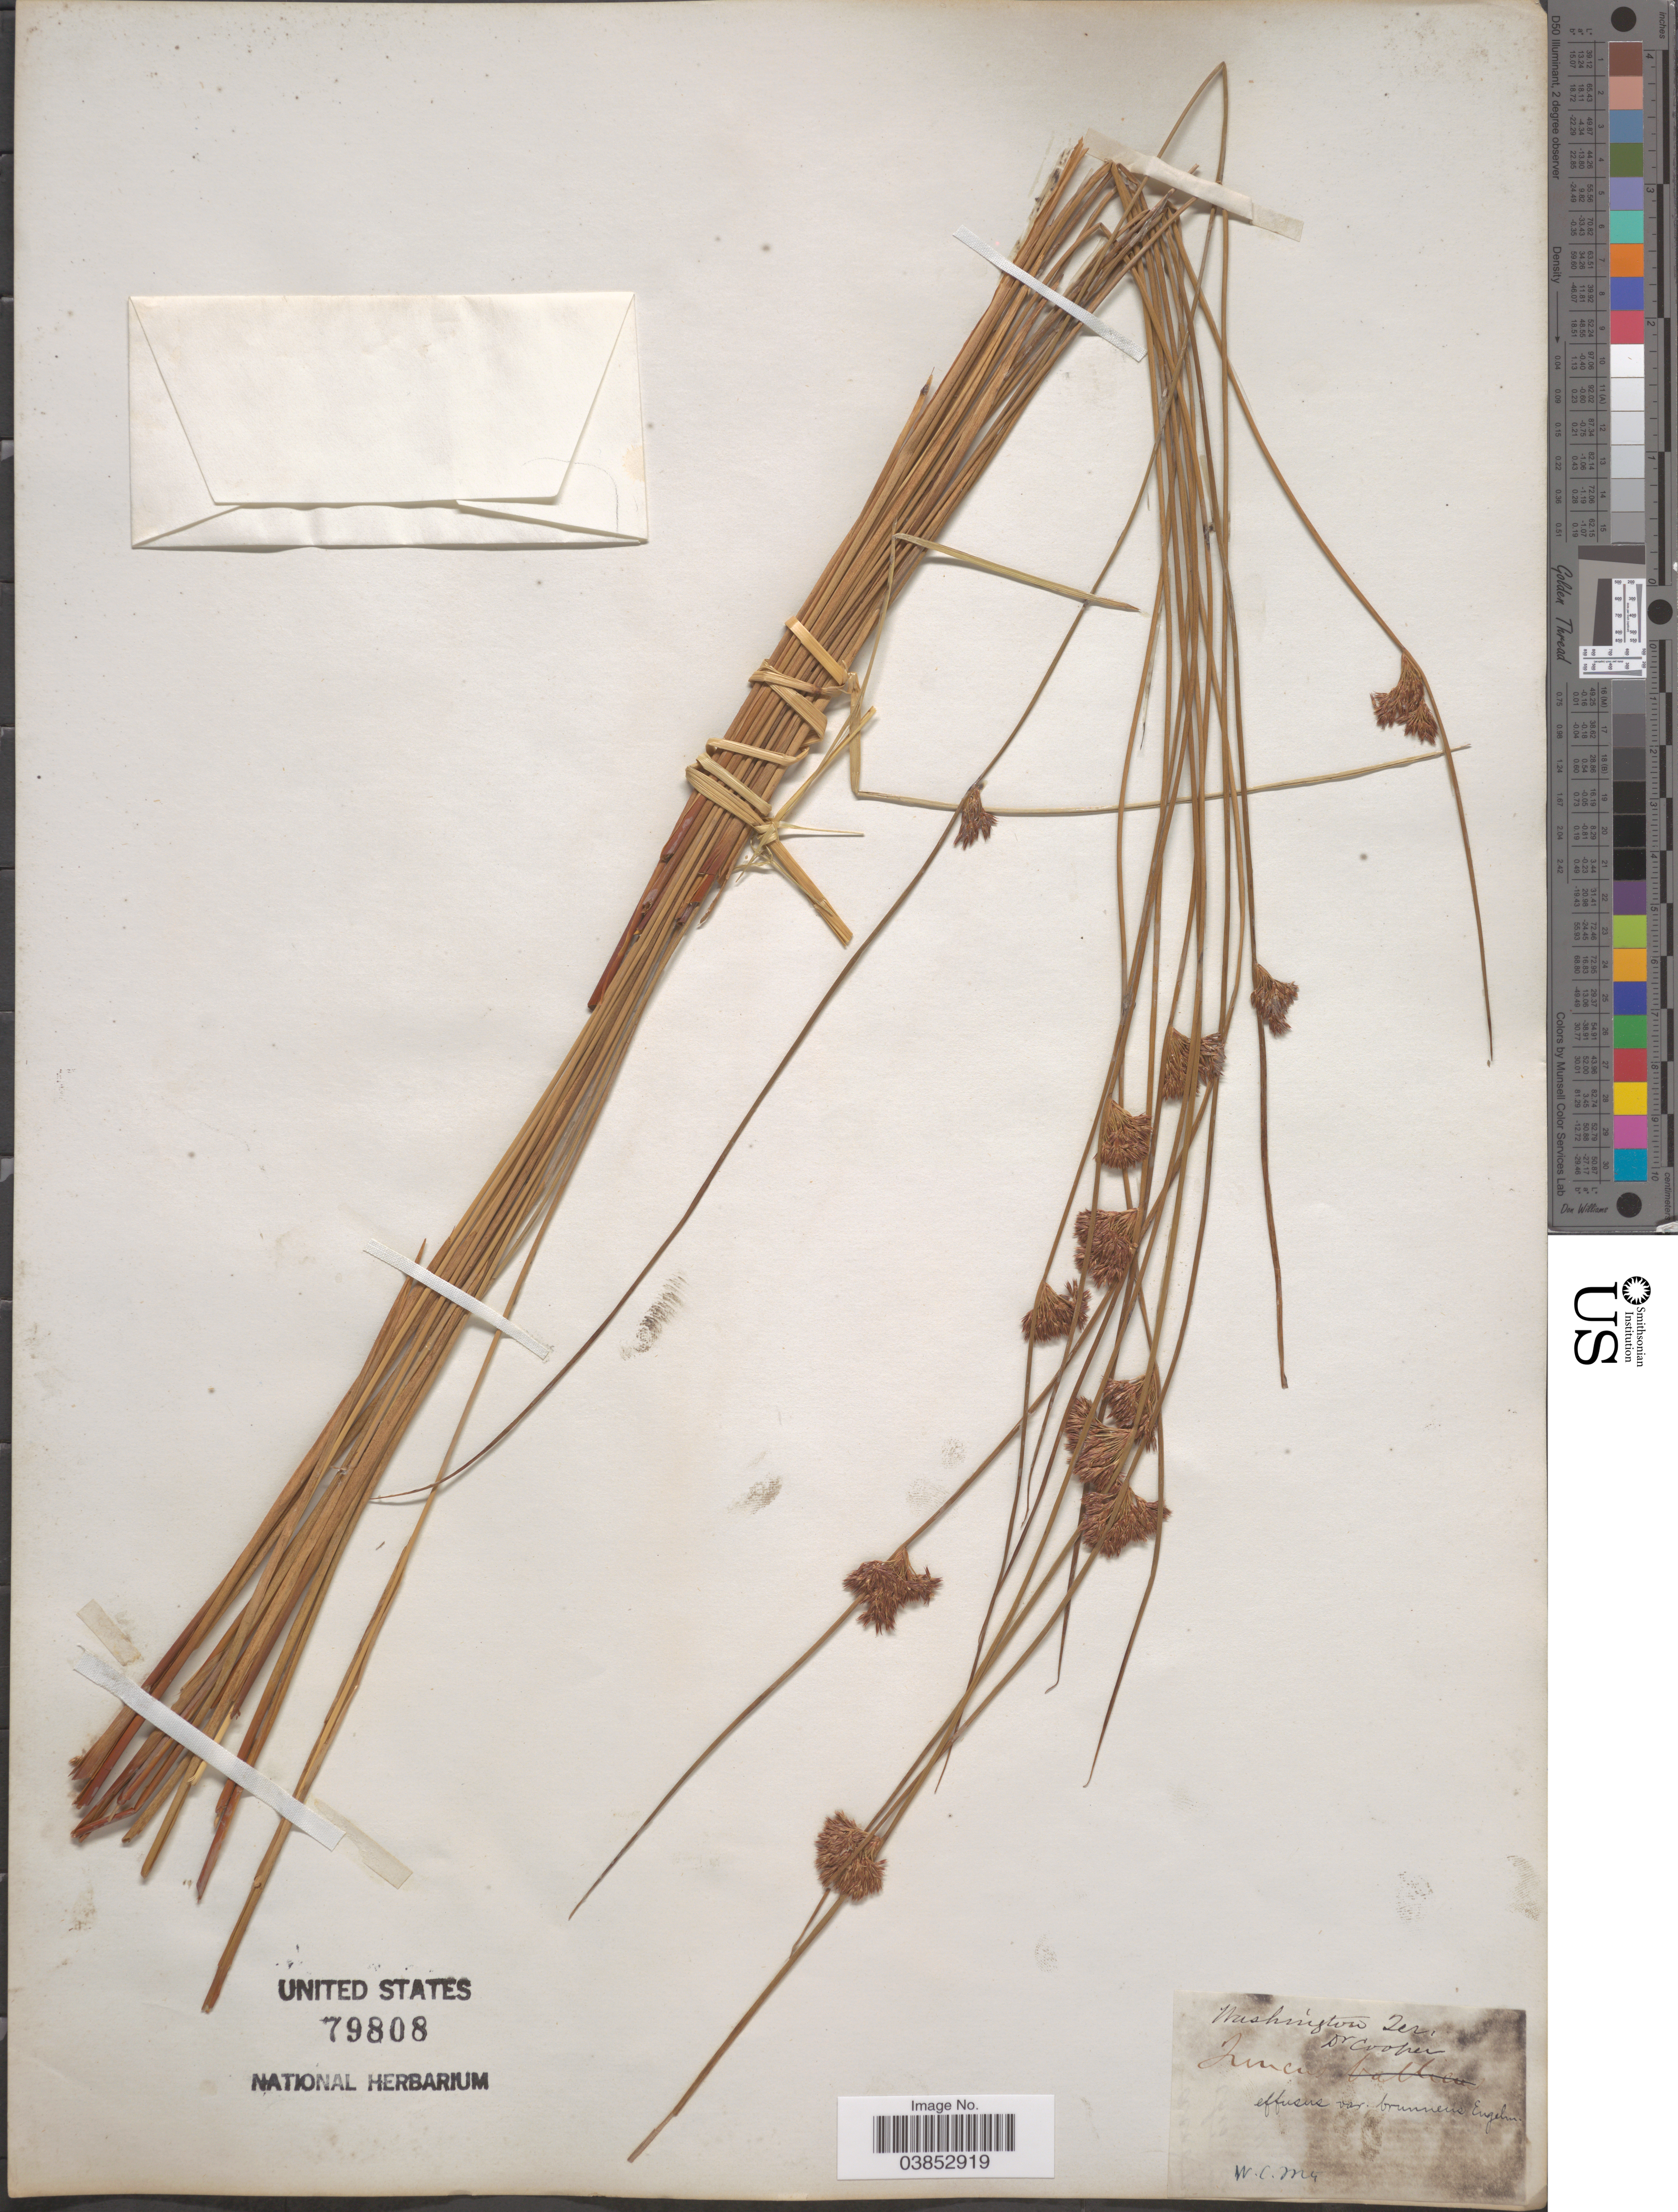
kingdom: Plantae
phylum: Tracheophyta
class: Liliopsida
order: Poales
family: Juncaceae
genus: Juncus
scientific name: Juncus effusus var. brunneus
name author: Engelm.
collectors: W. Mu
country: United States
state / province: Washington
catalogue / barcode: US 79808